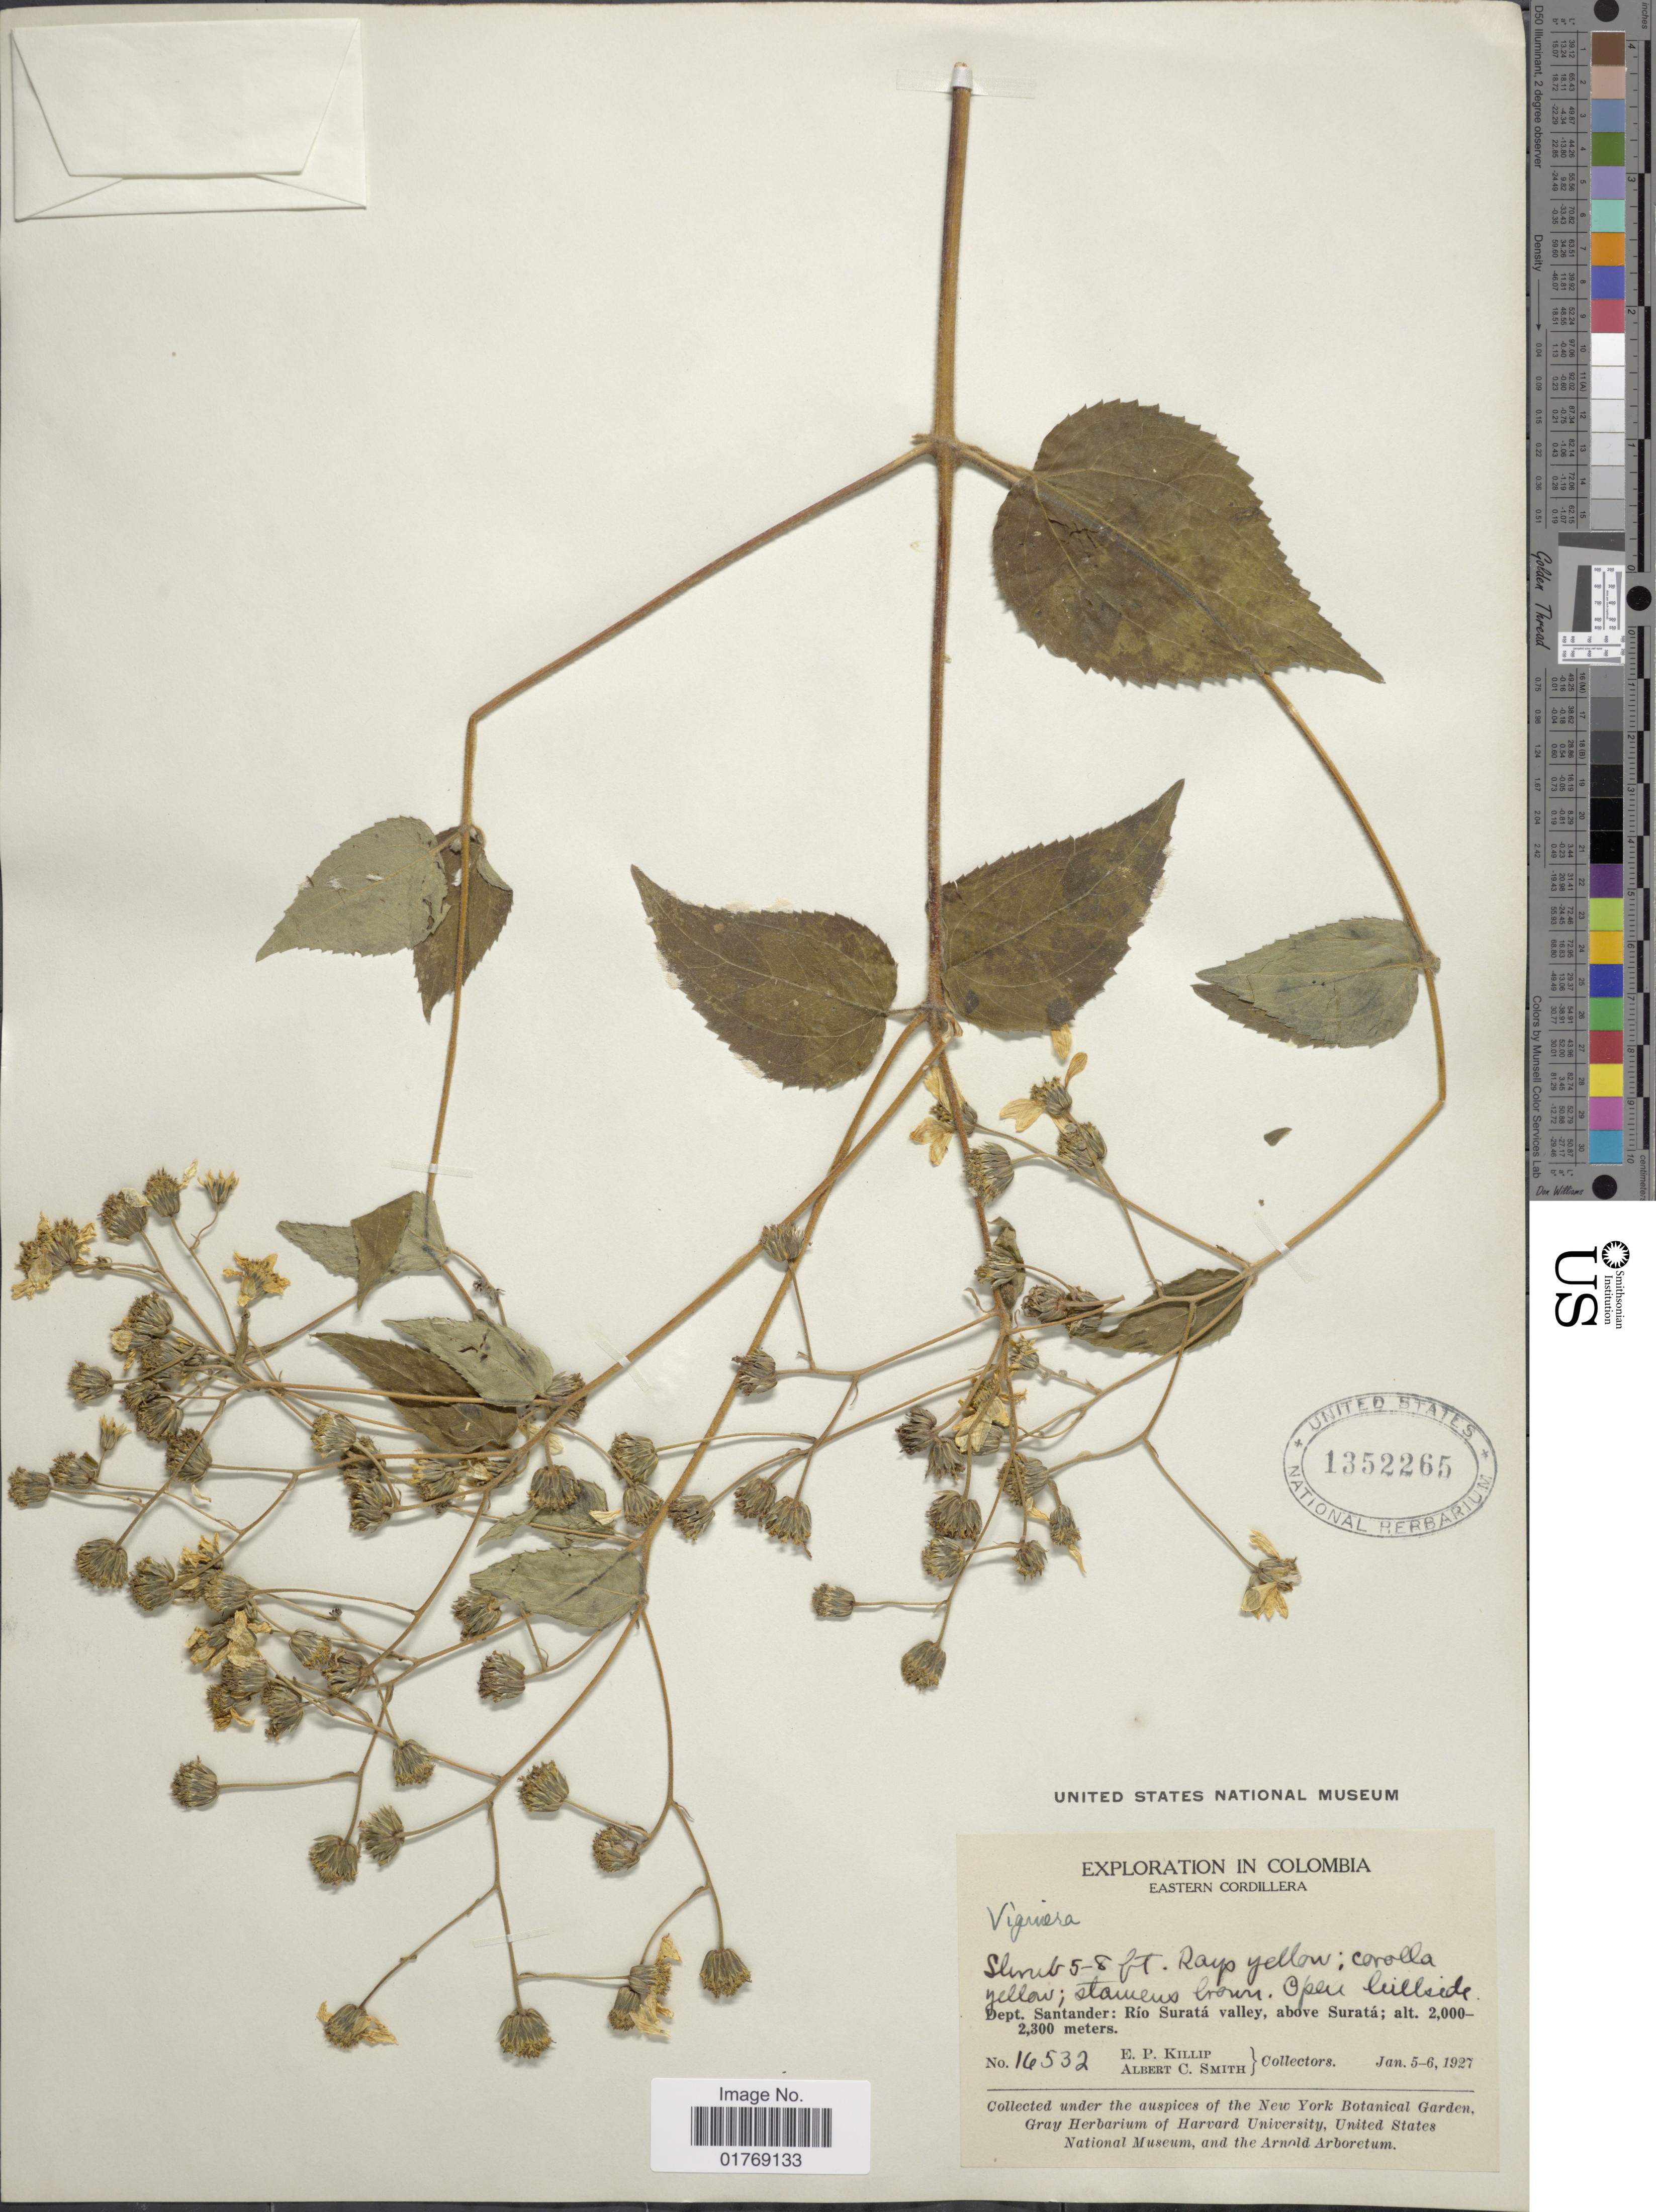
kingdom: Plantae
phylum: Tracheophyta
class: Magnoliopsida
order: Asterales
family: Asteraceae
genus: Viguiera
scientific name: Viguiera serrata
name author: (Rusby) H. Rob.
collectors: E. P. Killip & A. C. Smith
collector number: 16532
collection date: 1927-01-05/1927-01-06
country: Colombia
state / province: Santander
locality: Eastern Cordillera. Dept. Santander: Rio Suratá valley, above Suratá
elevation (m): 2000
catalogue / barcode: US 1352265